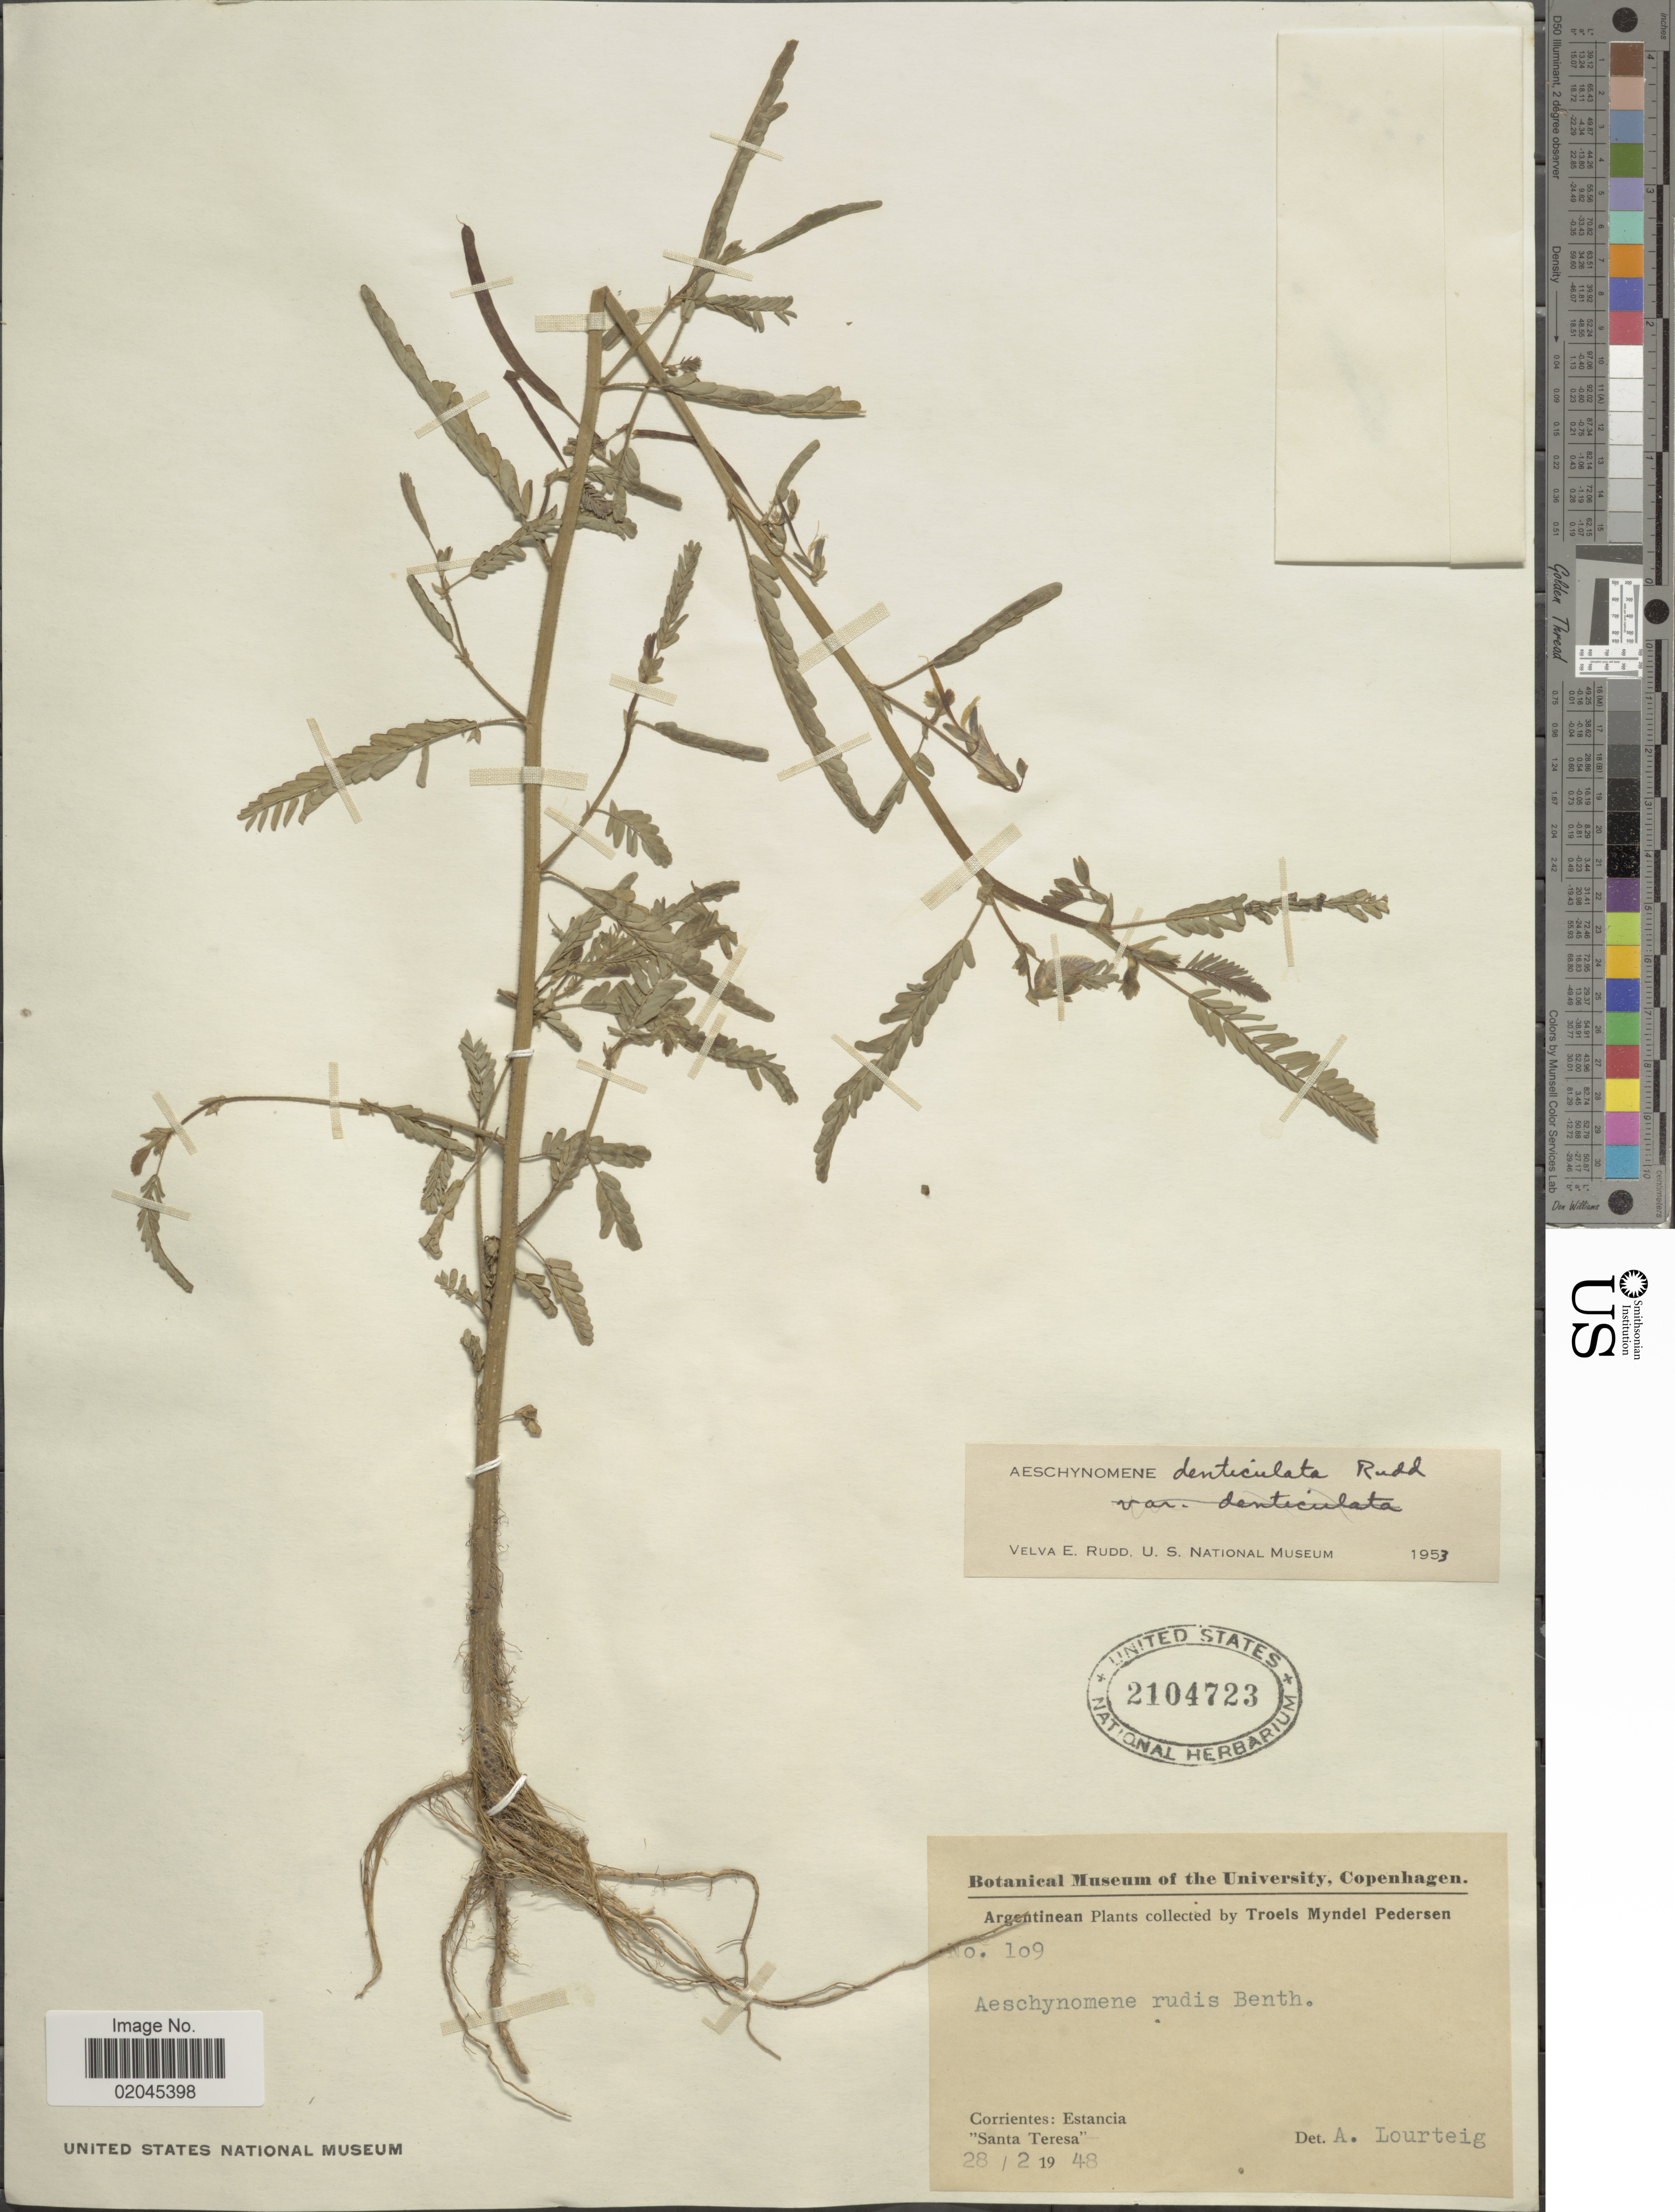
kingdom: Plantae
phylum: Tracheophyta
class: Magnoliopsida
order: Fabales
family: Fabaceae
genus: Aeschynomene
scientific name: Aeschynomene denticulata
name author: Rudd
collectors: T. Pederson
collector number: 109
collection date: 1948-02-28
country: Argentina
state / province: Corrientes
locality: Corrientes: Estancia "Santa Teresa"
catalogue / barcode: US 2104723